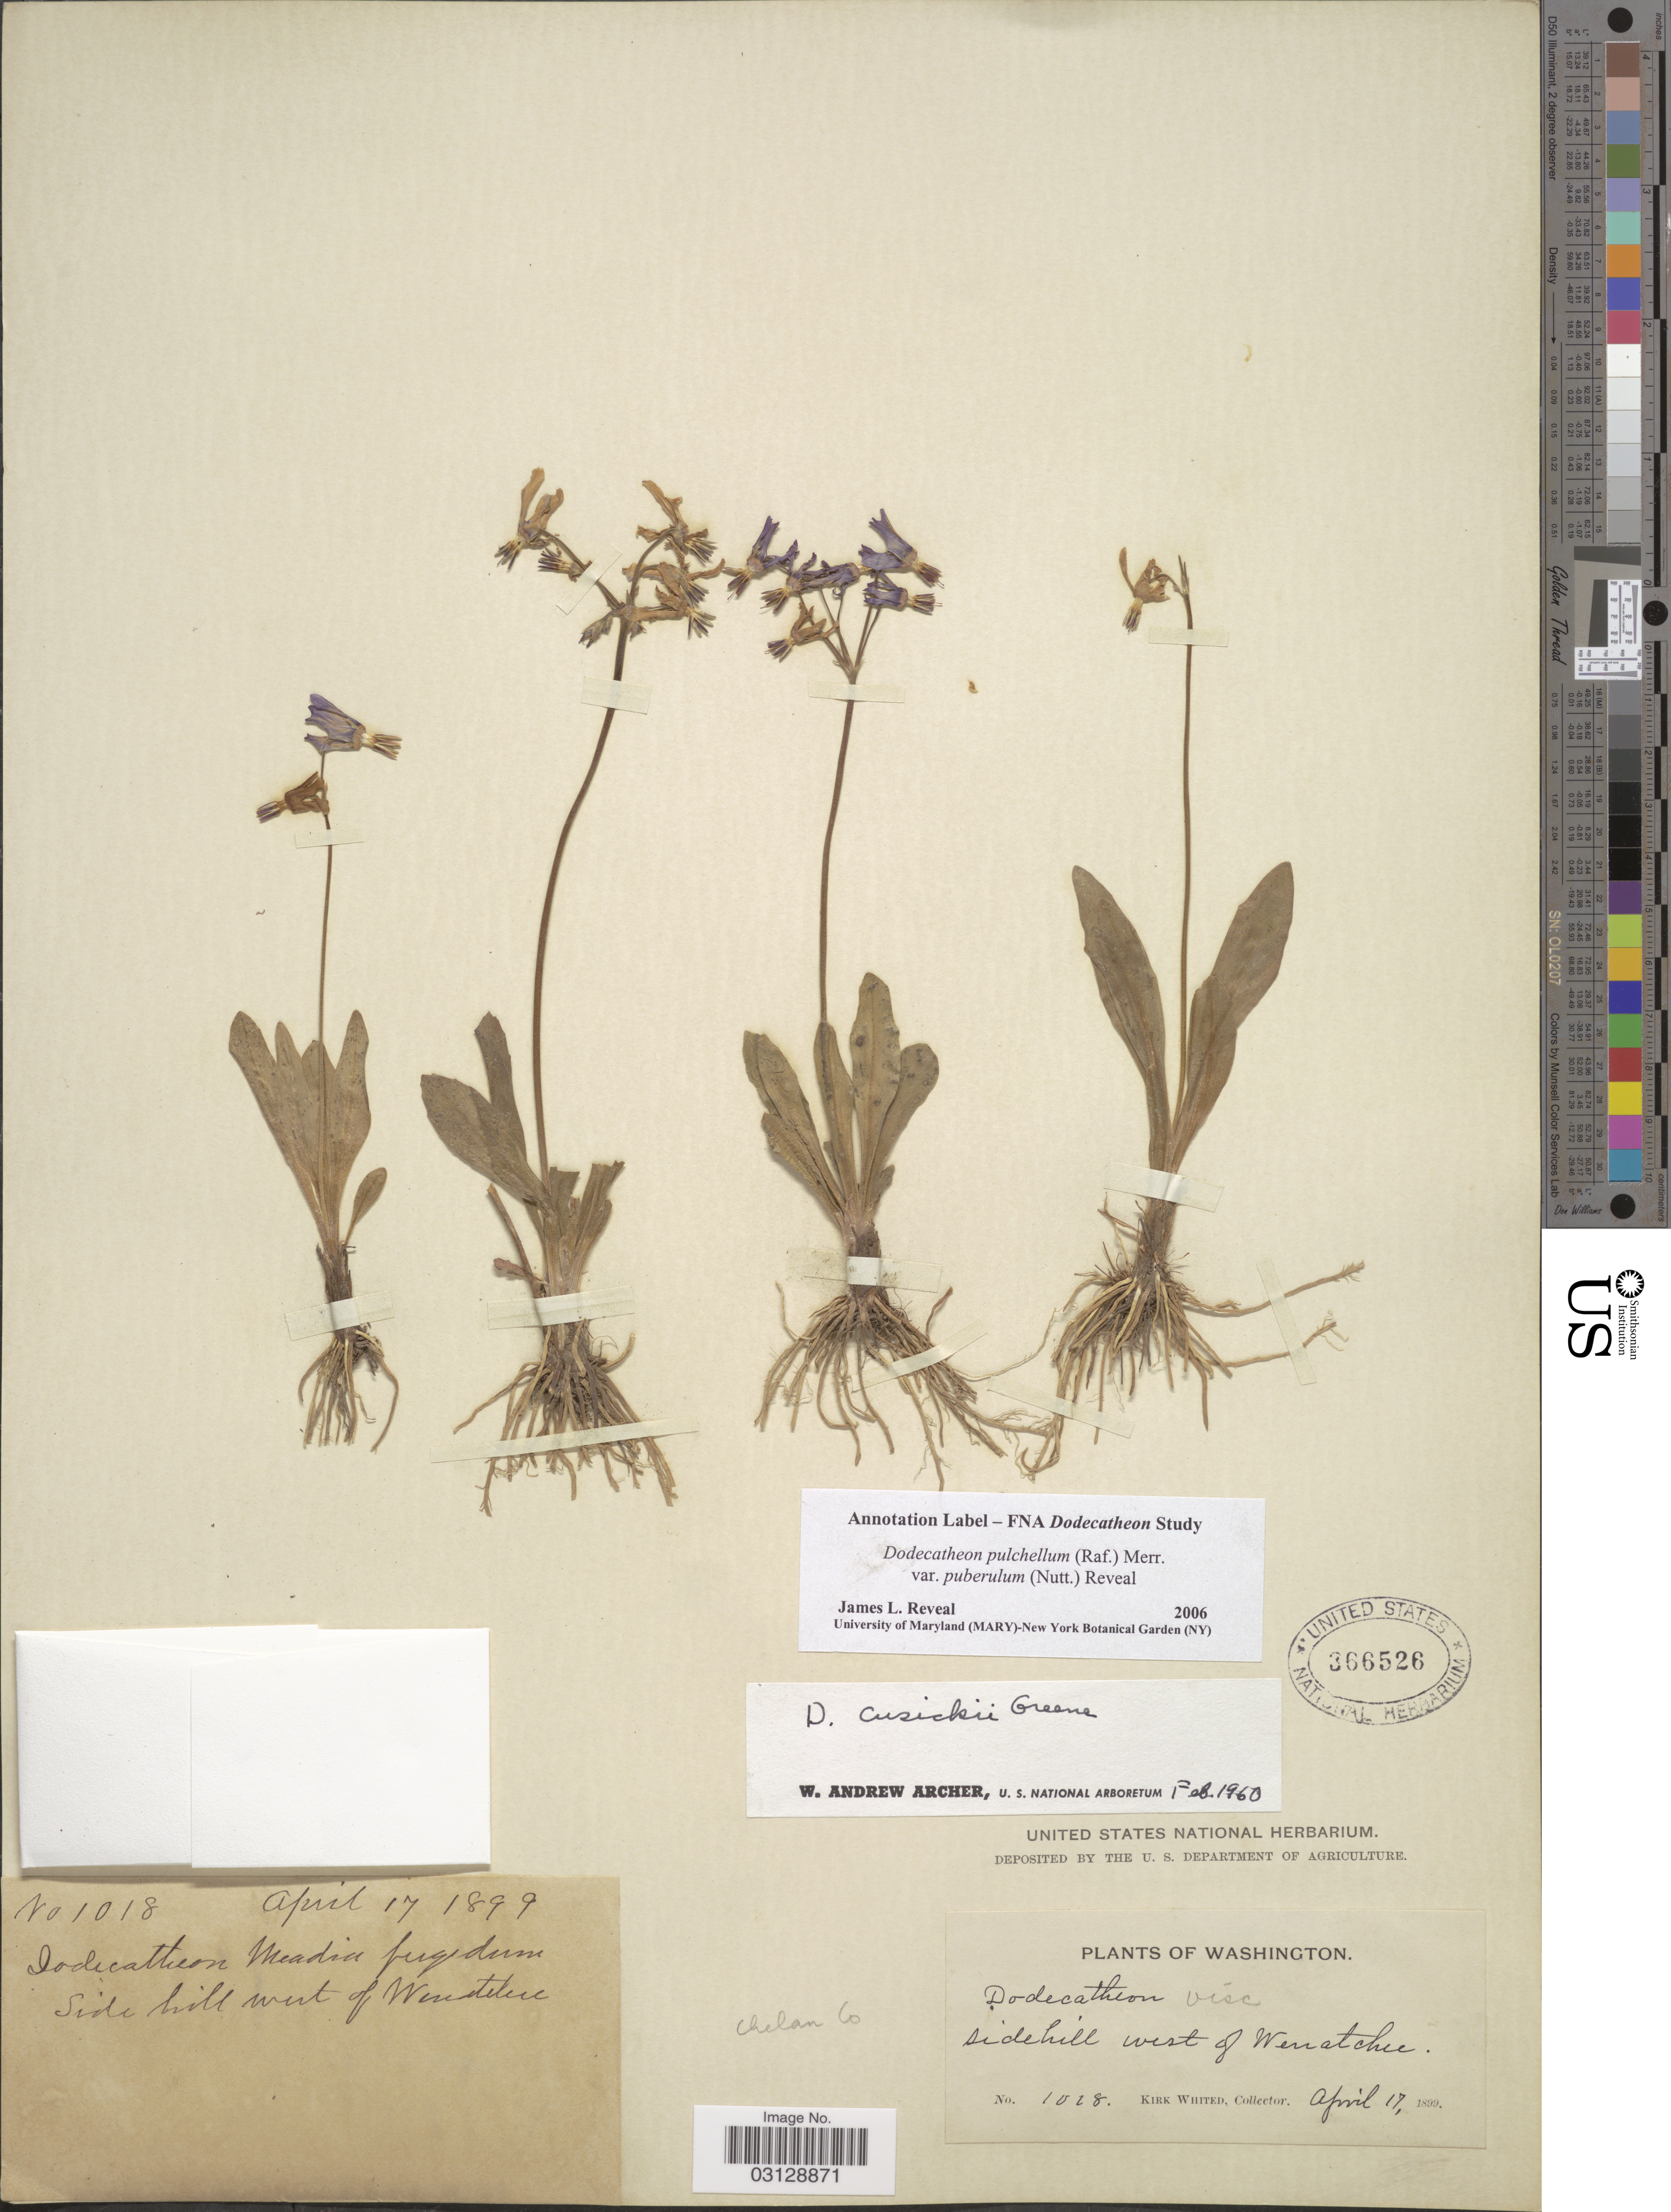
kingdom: Plantae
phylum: Tracheophyta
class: Magnoliopsida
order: Ericales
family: Primulaceae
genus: Dodecatheon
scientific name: Dodecatheon pulchellum var. cusickii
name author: (Greene) Reveal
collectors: K. Whited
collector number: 1018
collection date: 1899-04-17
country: United States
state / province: Washington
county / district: Chelan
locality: Side hill west of Wenatchee. Chelan Co.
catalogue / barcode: US 366526